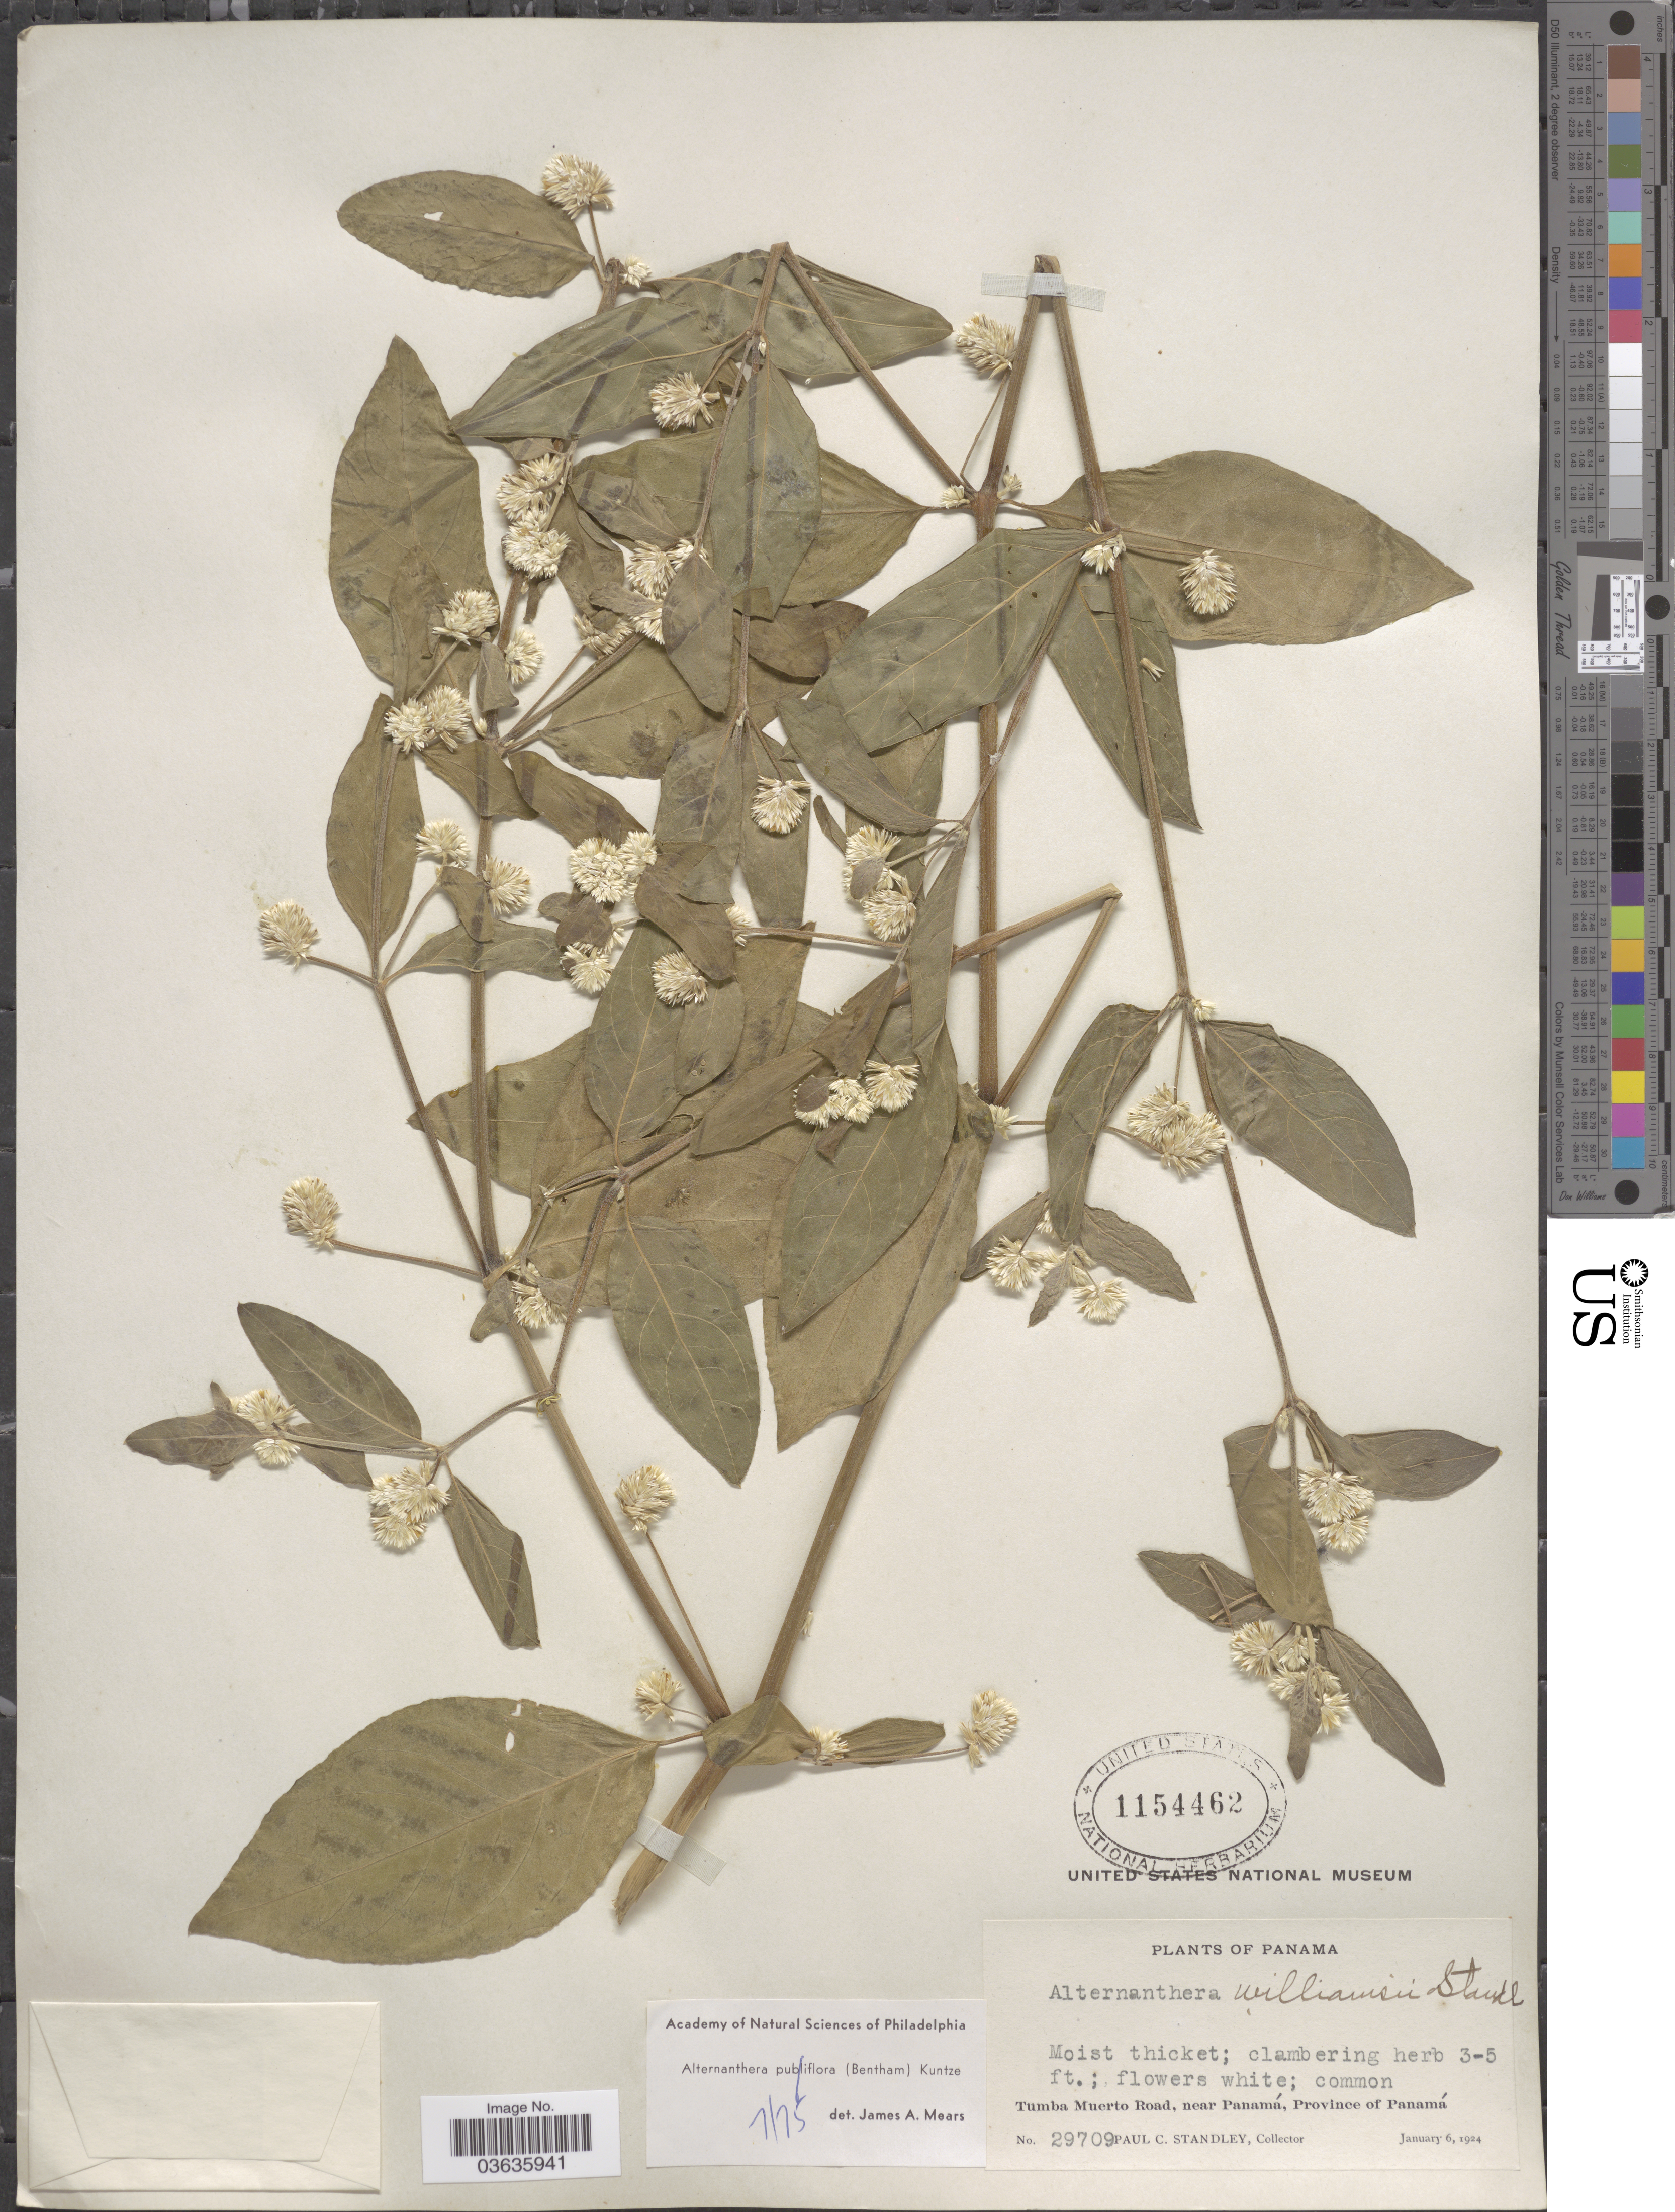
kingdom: Plantae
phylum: Tracheophyta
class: Magnoliopsida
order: Caryophyllales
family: Amaranthaceae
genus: Alternanthera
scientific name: Alternanthera pubiflora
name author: (Benth.) Kuntze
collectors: P. C. Standley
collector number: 29709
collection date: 1924-01-06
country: Panama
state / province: Panamá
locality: Tumba Muerto Road, near Panamá.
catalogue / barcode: US 1154462